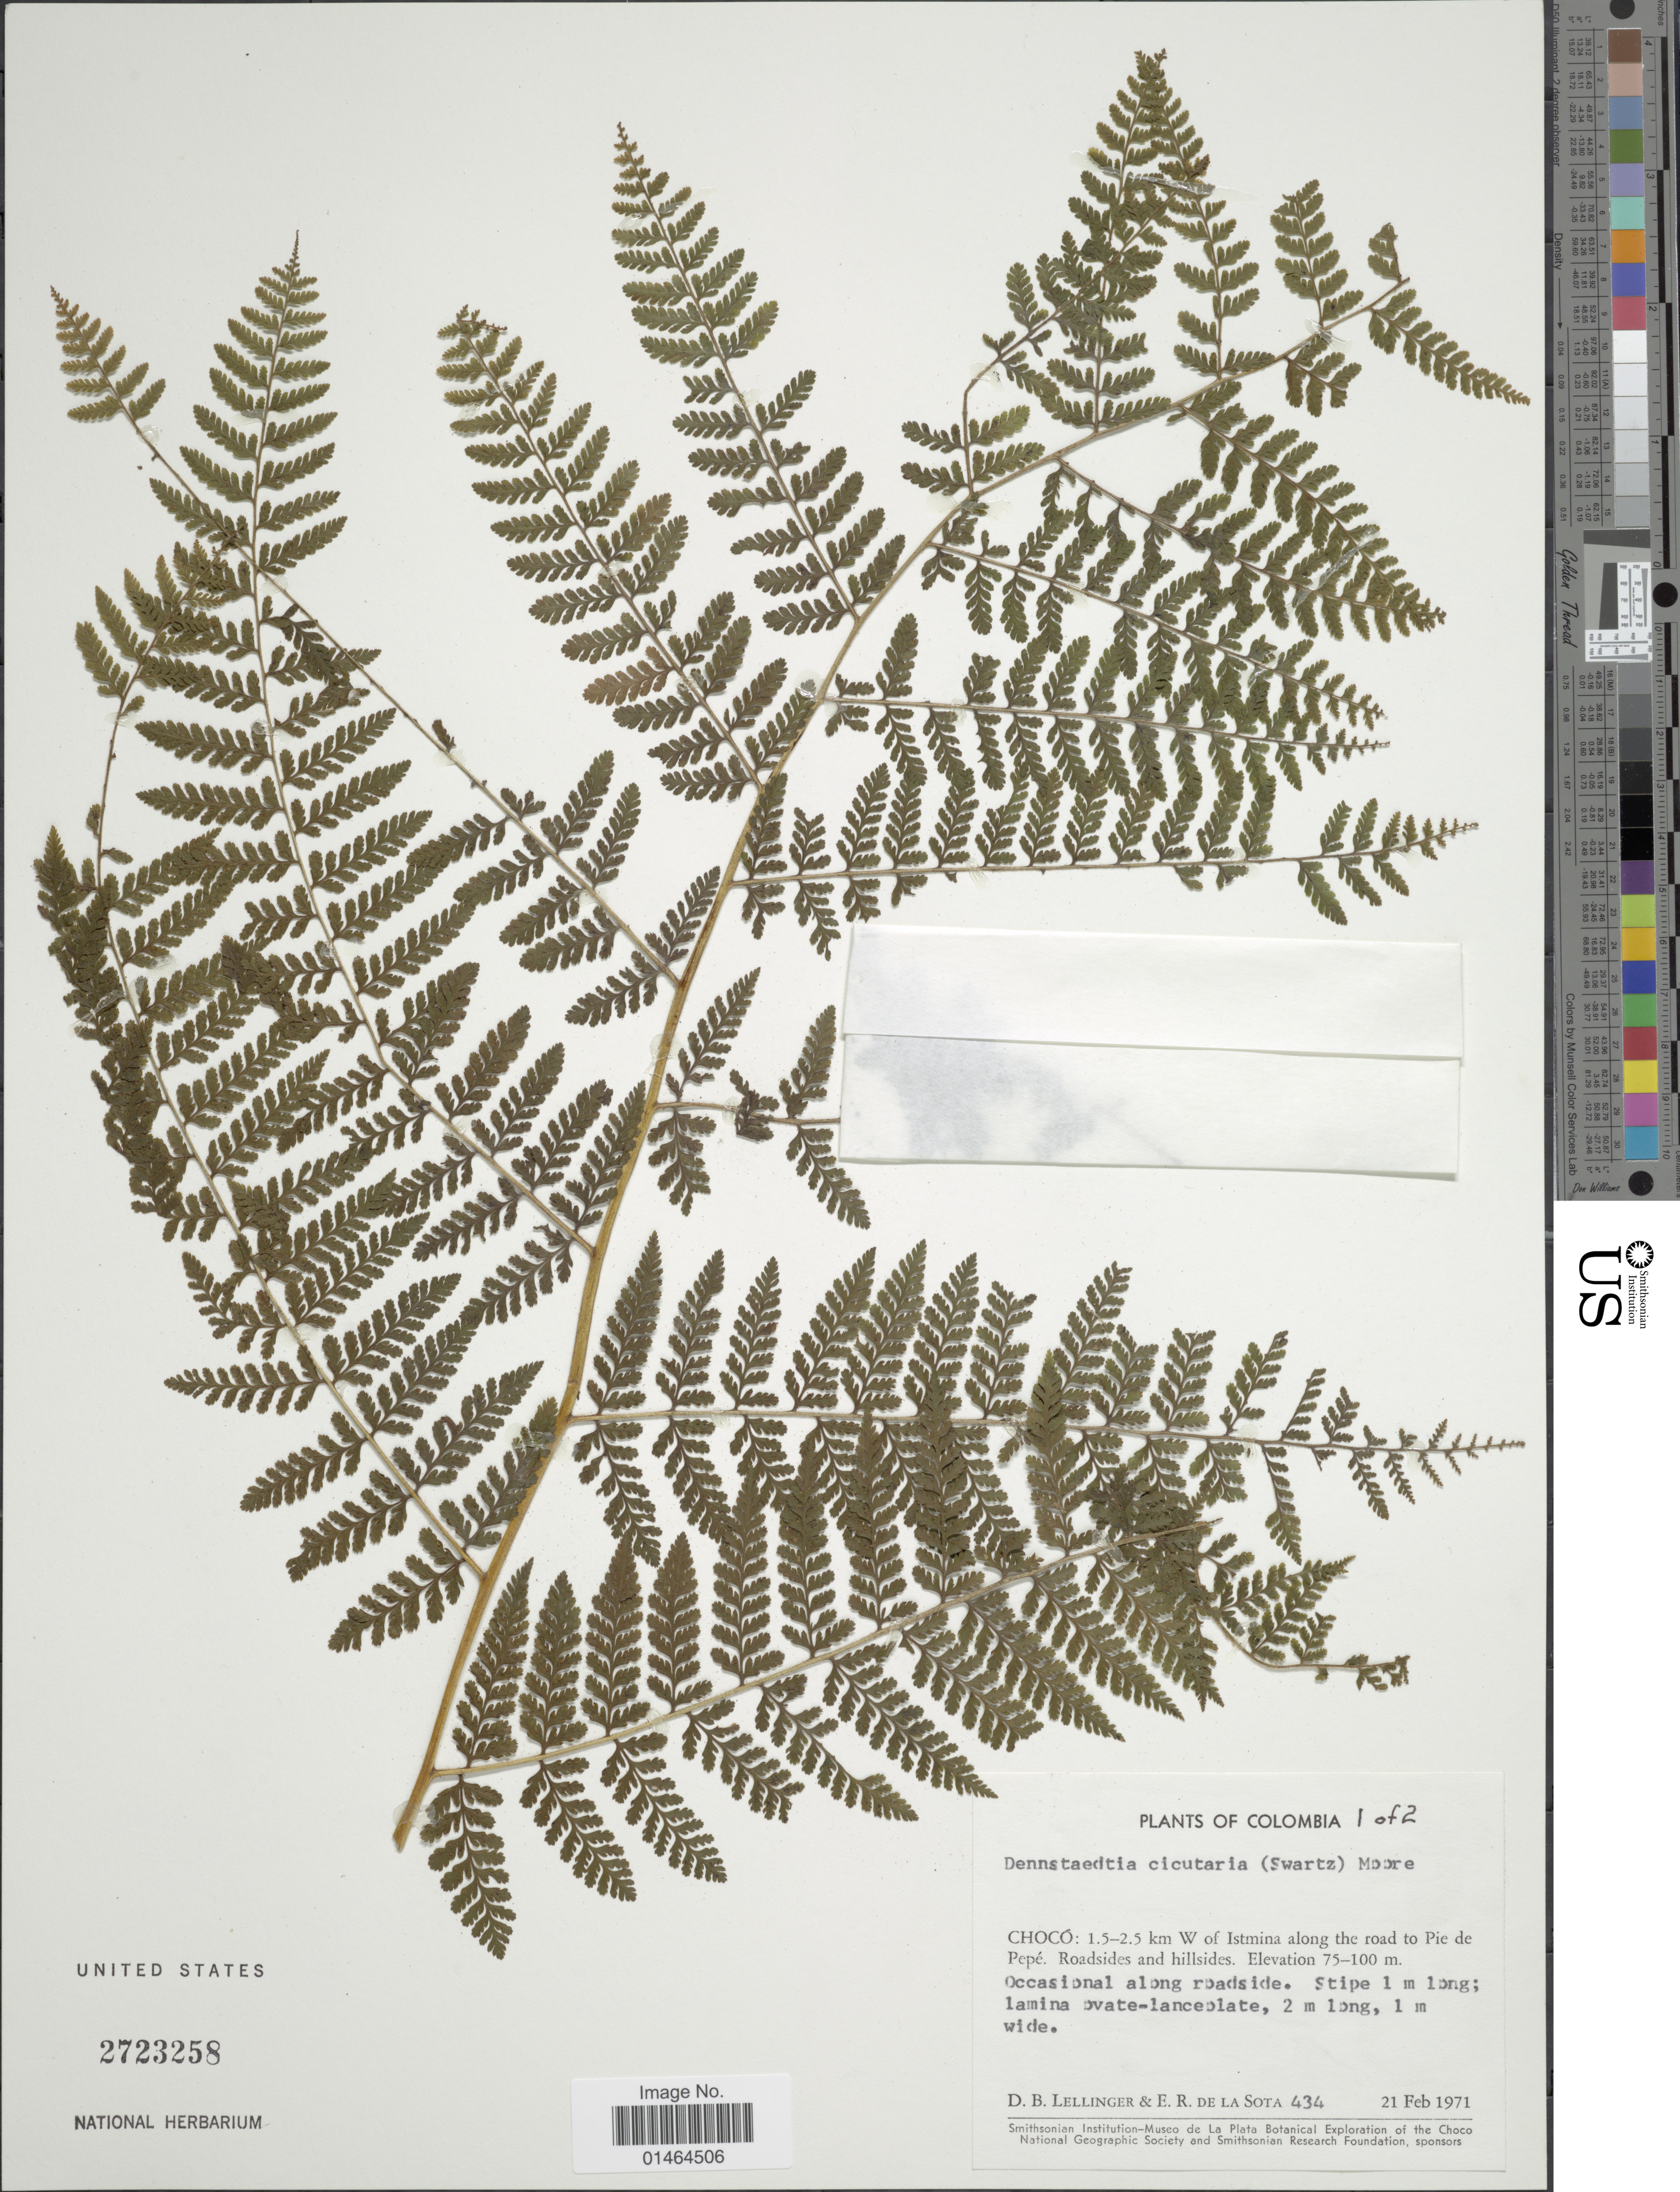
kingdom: Plantae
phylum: Tracheophyta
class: Polypodiopsida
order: Polypodiales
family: Dennstaedtiaceae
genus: Dennstaedtia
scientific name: Dennstaedtia cicutaria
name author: (Sw.) T. Moore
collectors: D. B. Lellinger & E. R. de la Sota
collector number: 434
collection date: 1971-02-21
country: Colombia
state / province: Chocó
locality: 1.5-2.5 km W of Istmina along the road to Pie de Pepé. Roadsides and hillsides.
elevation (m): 75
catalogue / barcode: US 2723258